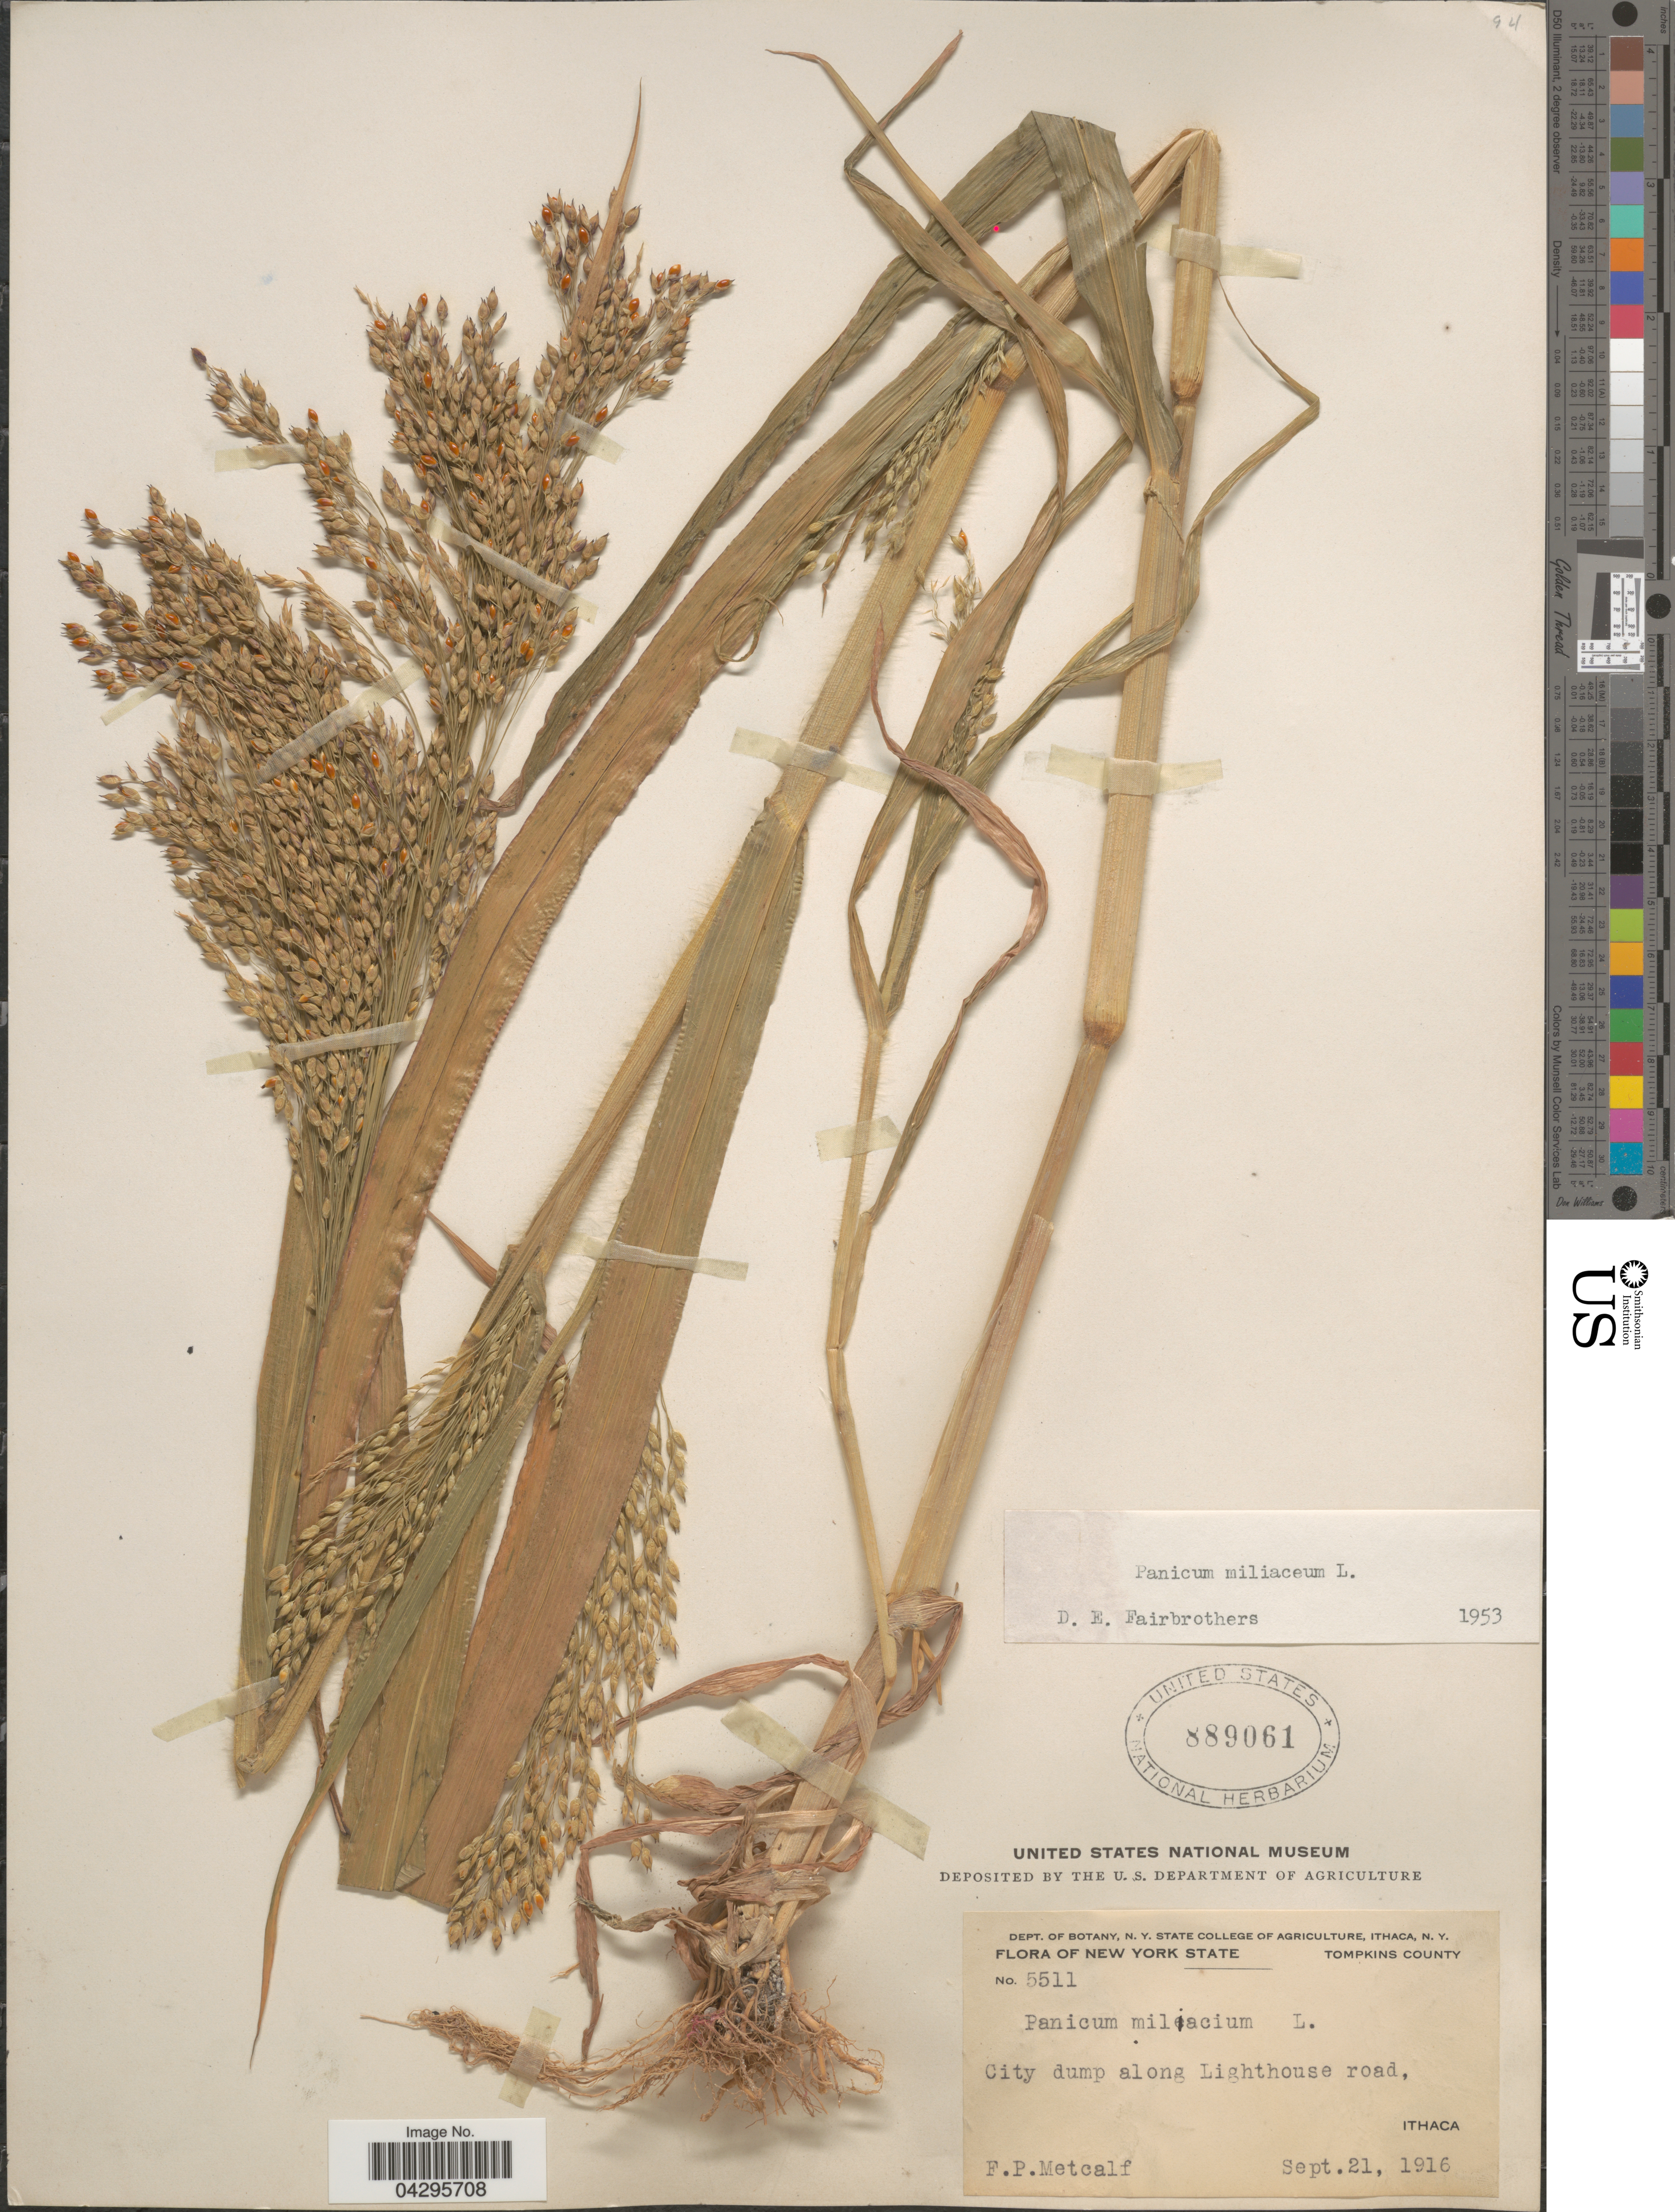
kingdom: Plantae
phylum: Tracheophyta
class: Liliopsida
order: Poales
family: Poaceae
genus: Panicum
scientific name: Panicum miliaceum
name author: L.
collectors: F. Metcalf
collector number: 5511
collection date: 1916-09-21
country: United States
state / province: New York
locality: Tompkins County. City dump along Lighthouse road, Ithaca.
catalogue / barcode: US 889061